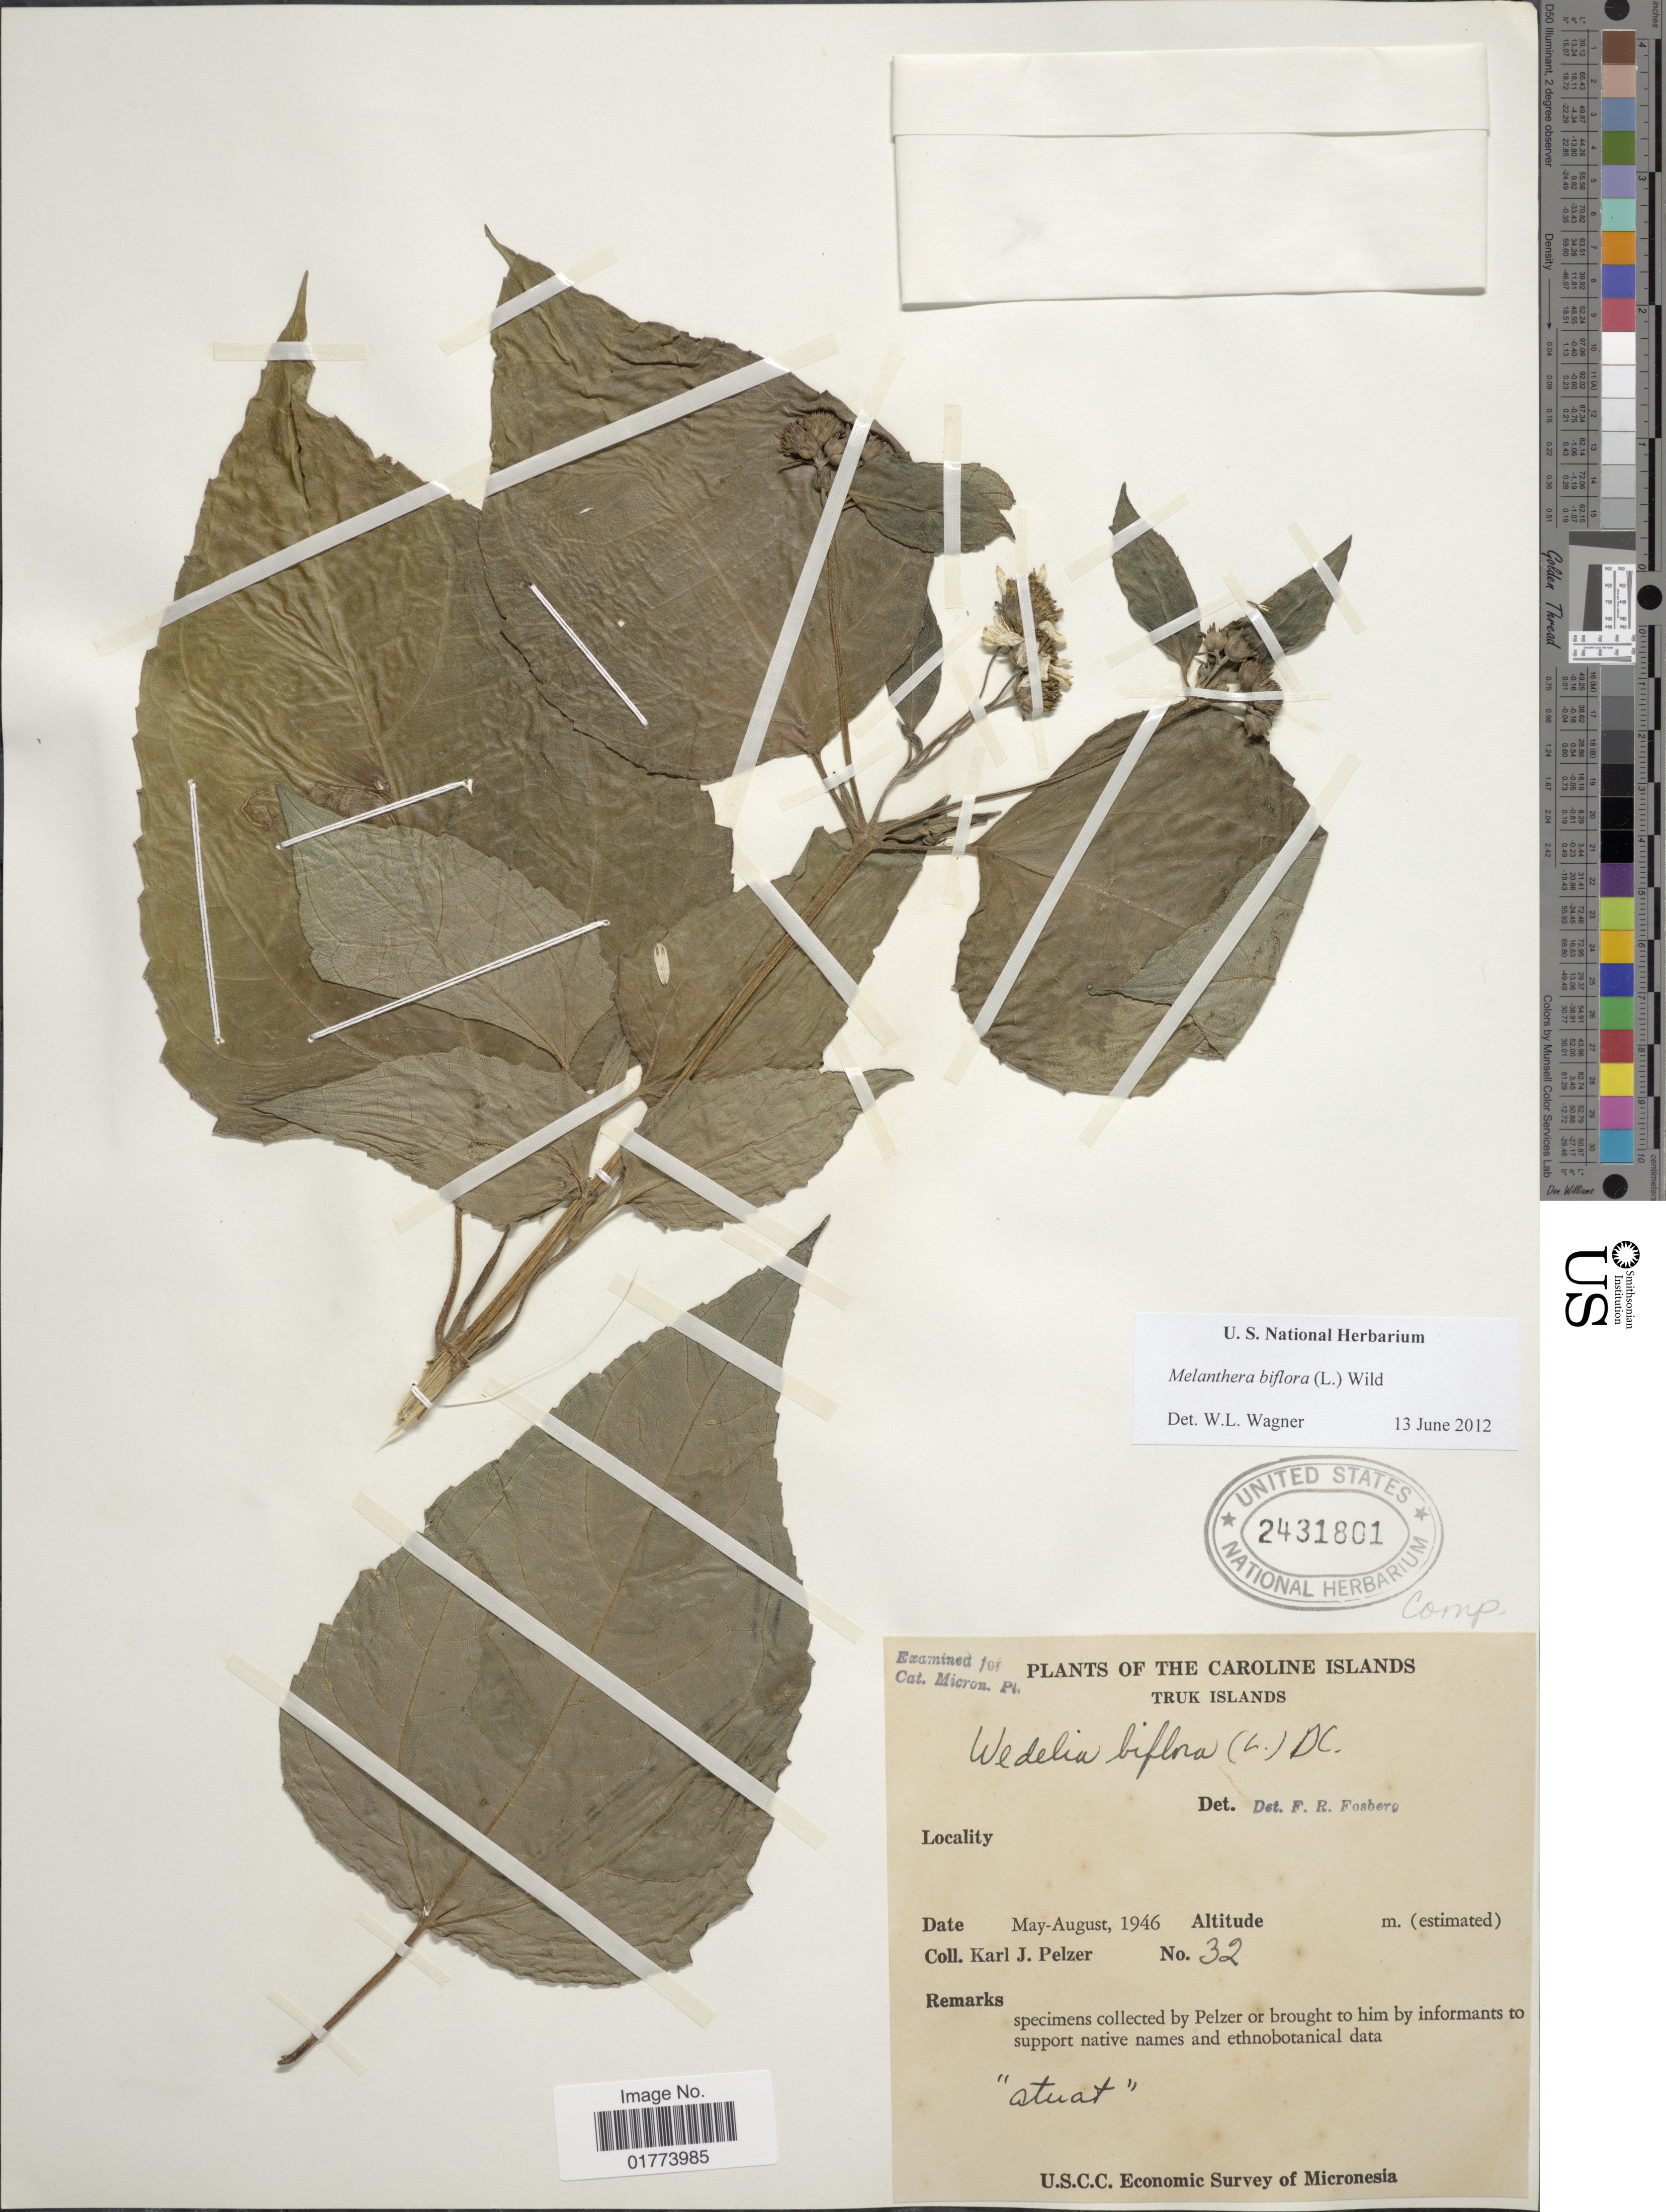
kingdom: Plantae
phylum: Tracheophyta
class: Magnoliopsida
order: Asterales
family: Asteraceae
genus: Wollastonia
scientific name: Wollastonia biflora var. biflora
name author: (L.) DC.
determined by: Wagner, W. L., (BOT), Smithsonian Institution - National Museum of Natural History (UNITED STATES)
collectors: K. J. Pelzer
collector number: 32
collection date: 1946-05/1946-08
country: Micronesia, Federated States of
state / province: Truk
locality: Caroline Islands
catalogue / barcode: US 2431801